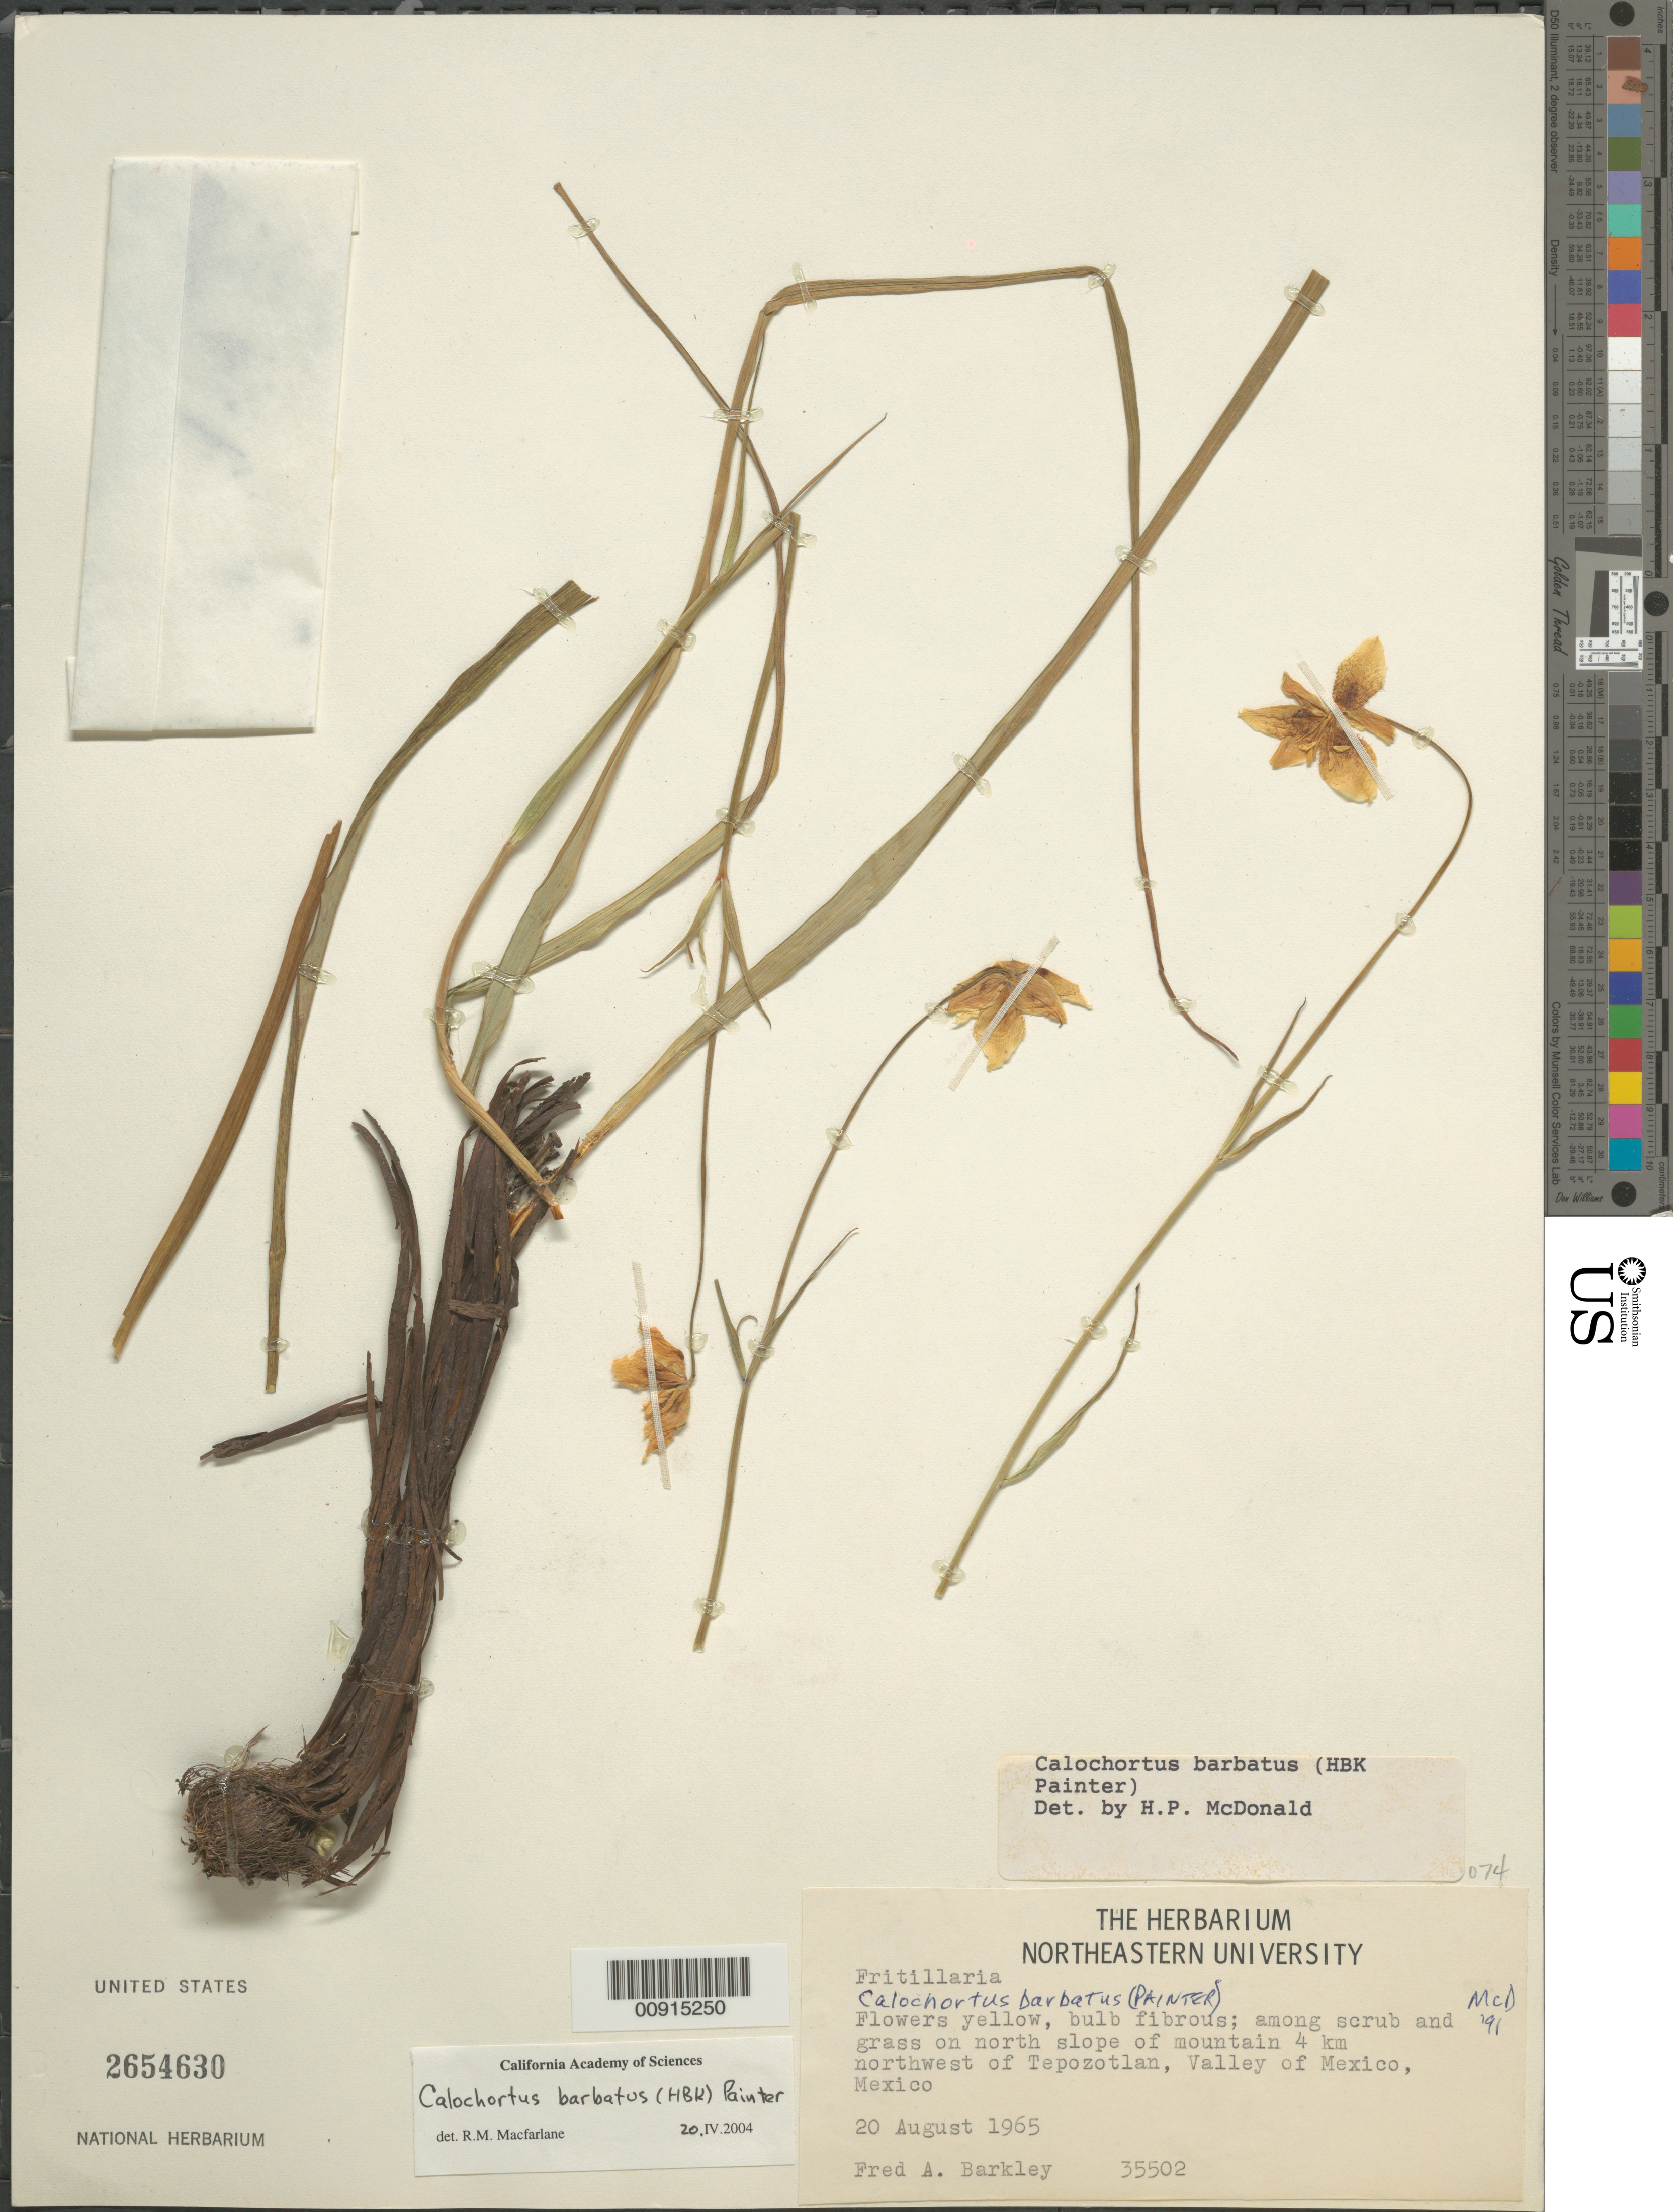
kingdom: Plantae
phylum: Tracheophyta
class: Liliopsida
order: Liliales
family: Liliaceae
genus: Calochortus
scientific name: Calochortus barbatus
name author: (Kunth) J.H. Painter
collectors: F. A. Barkley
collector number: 35502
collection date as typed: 20 Aug 1965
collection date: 1965-08-20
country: Mexico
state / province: México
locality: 4 km northwest of Tepozotlan, Valley of Mexico, Mexico.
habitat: Among scrub and grass on north slope of mountain.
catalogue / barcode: US 2654630